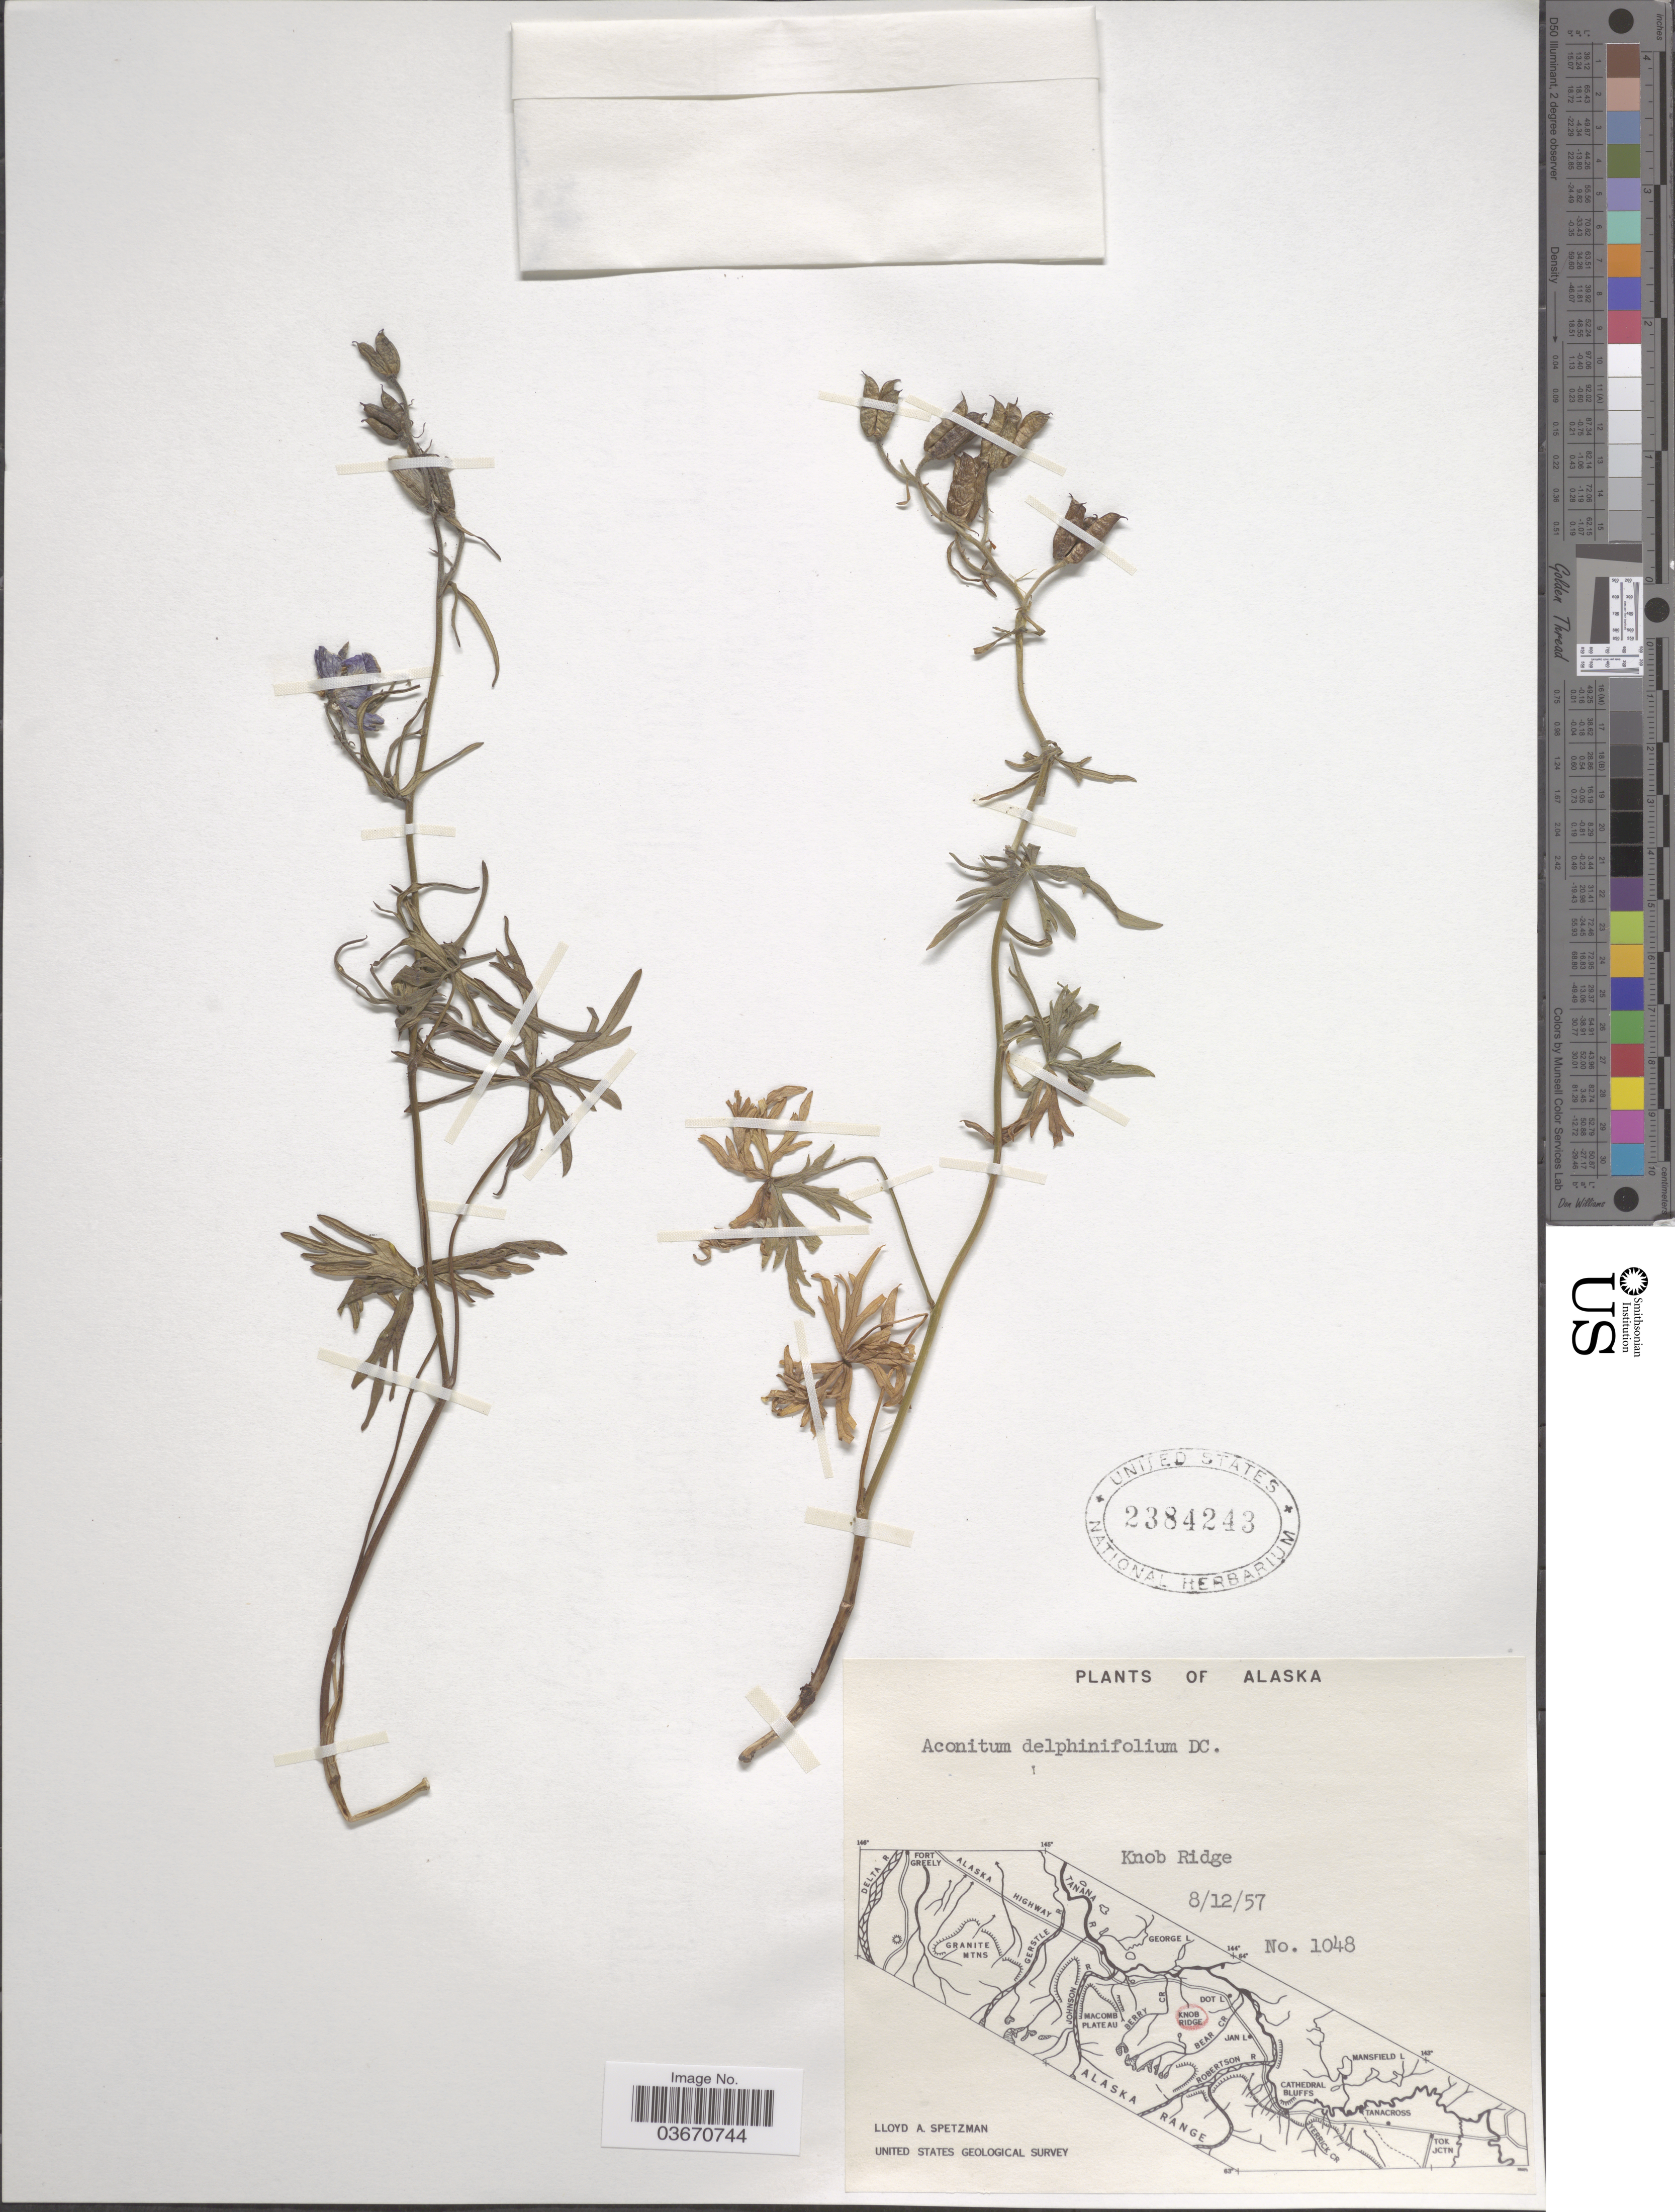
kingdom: Plantae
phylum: Tracheophyta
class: Magnoliopsida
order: Ranunculales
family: Ranunculaceae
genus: Aconitum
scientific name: Aconitum delphinifolium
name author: DC.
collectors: L. Spetzman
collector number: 1048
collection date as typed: Transcribed d/m/y: 12/8/57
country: United States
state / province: Alaska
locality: Knob Ridge.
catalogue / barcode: US 2384243